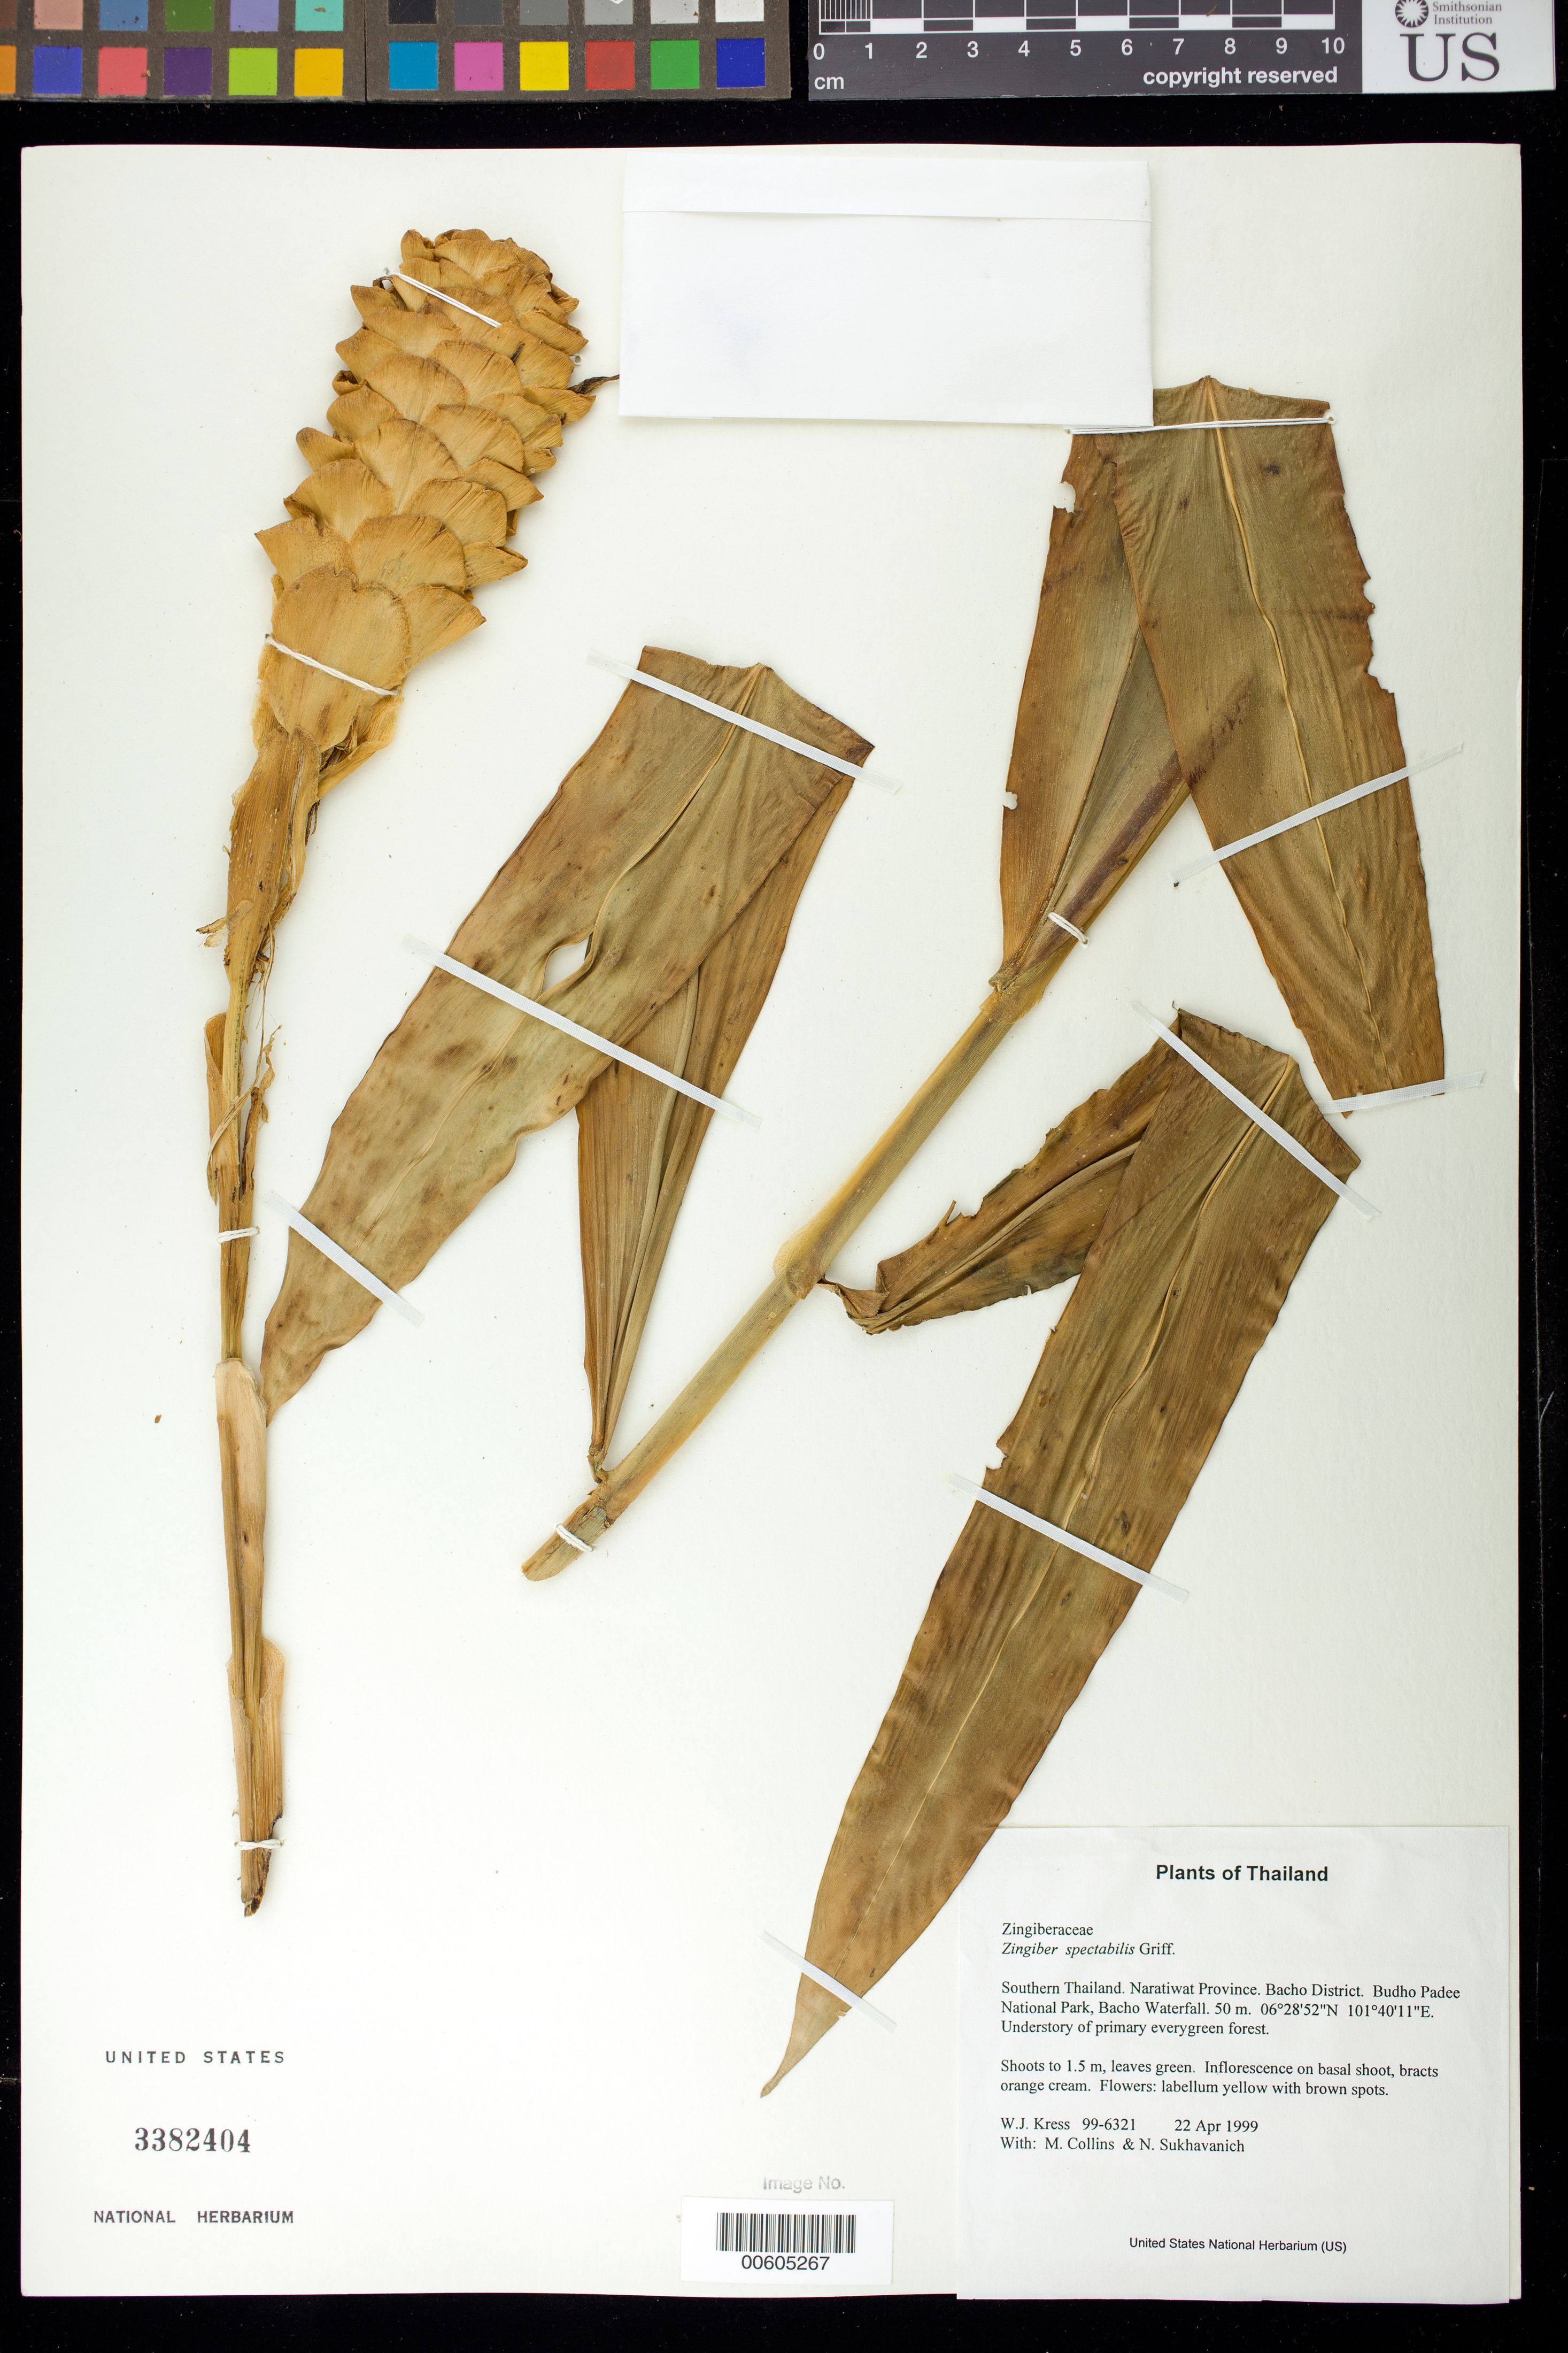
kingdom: Plantae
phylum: Tracheophyta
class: Liliopsida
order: Zingiberales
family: Zingiberaceae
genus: Zingiber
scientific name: Zingiber spectabile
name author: Griff.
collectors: W. J. Kress, M. Collins & N. Sukhavanich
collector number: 99-6321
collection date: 1999-04-22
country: Thailand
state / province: Narathiwat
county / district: Bacho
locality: Budho Padee National Park, Bacho Waterfall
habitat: Understory of primary everygreen forest.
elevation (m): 50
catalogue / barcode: US 3382404